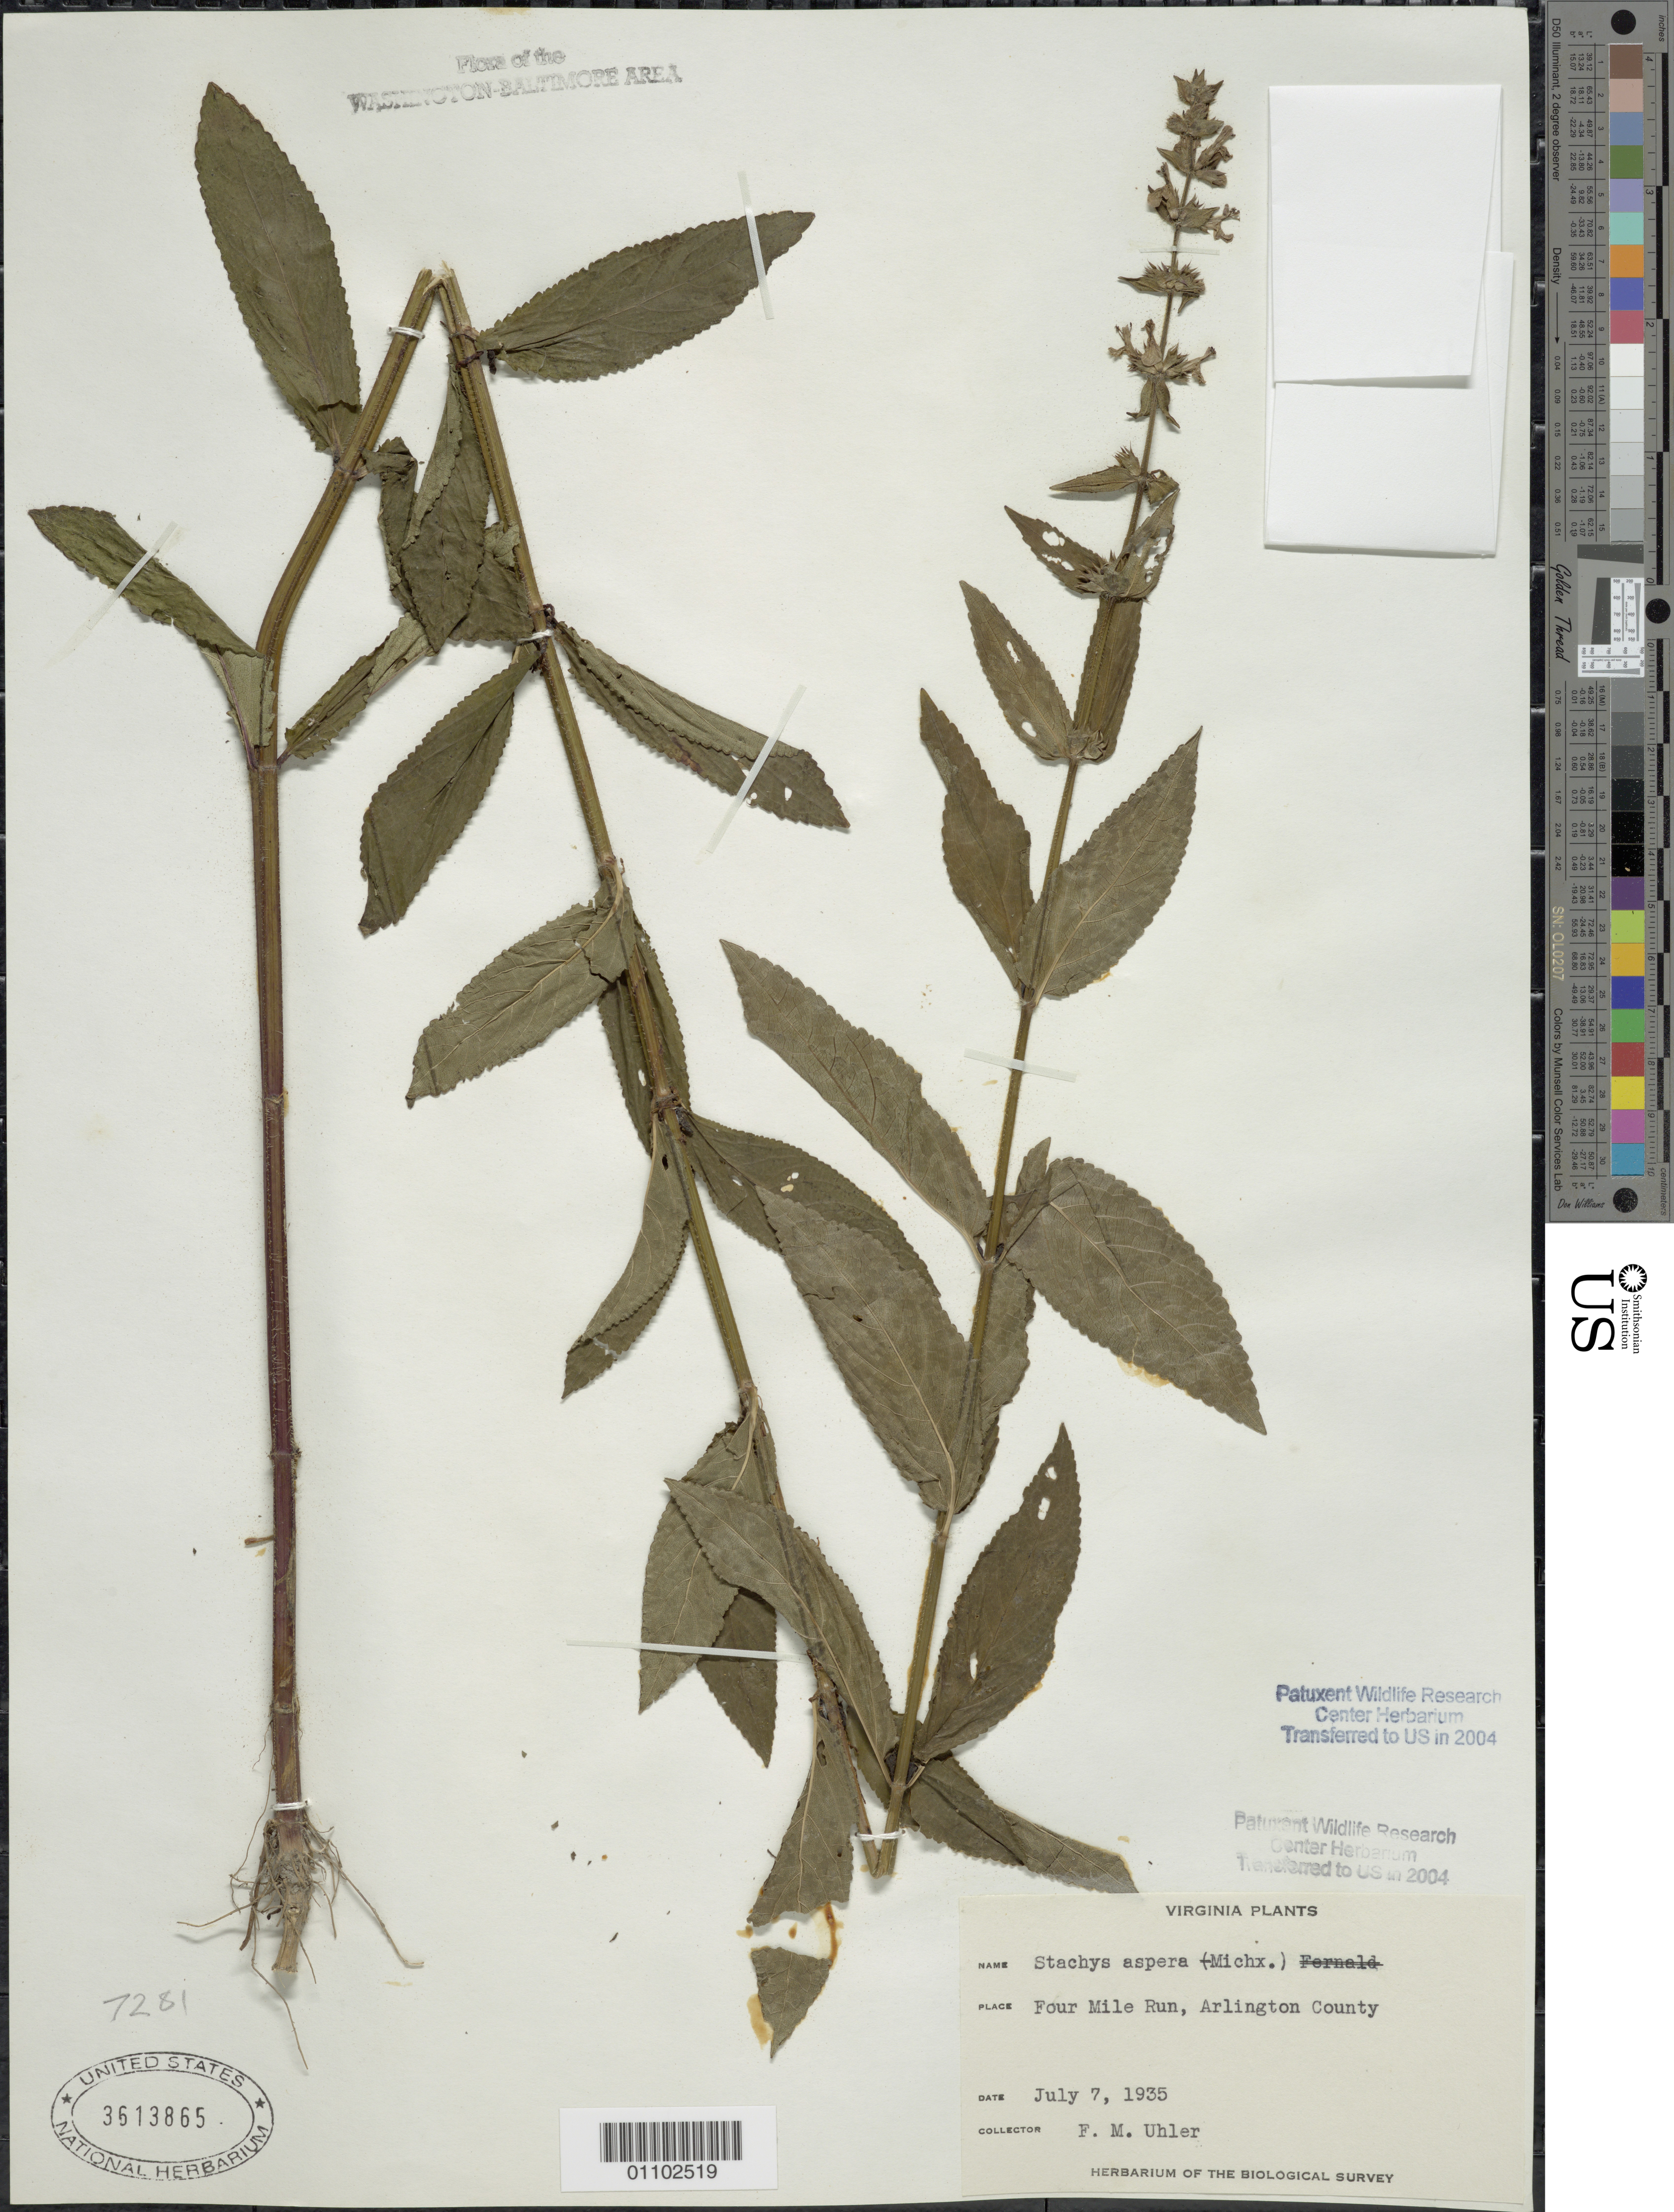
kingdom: Plantae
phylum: Tracheophyta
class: Magnoliopsida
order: Lamiales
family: Lamiaceae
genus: Stachys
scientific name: Stachys aspera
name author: Michx.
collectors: F. M. Uhler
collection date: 1935-07-07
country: United States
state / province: Virginia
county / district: Arlington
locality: Four Mile Run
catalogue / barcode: US 3613865